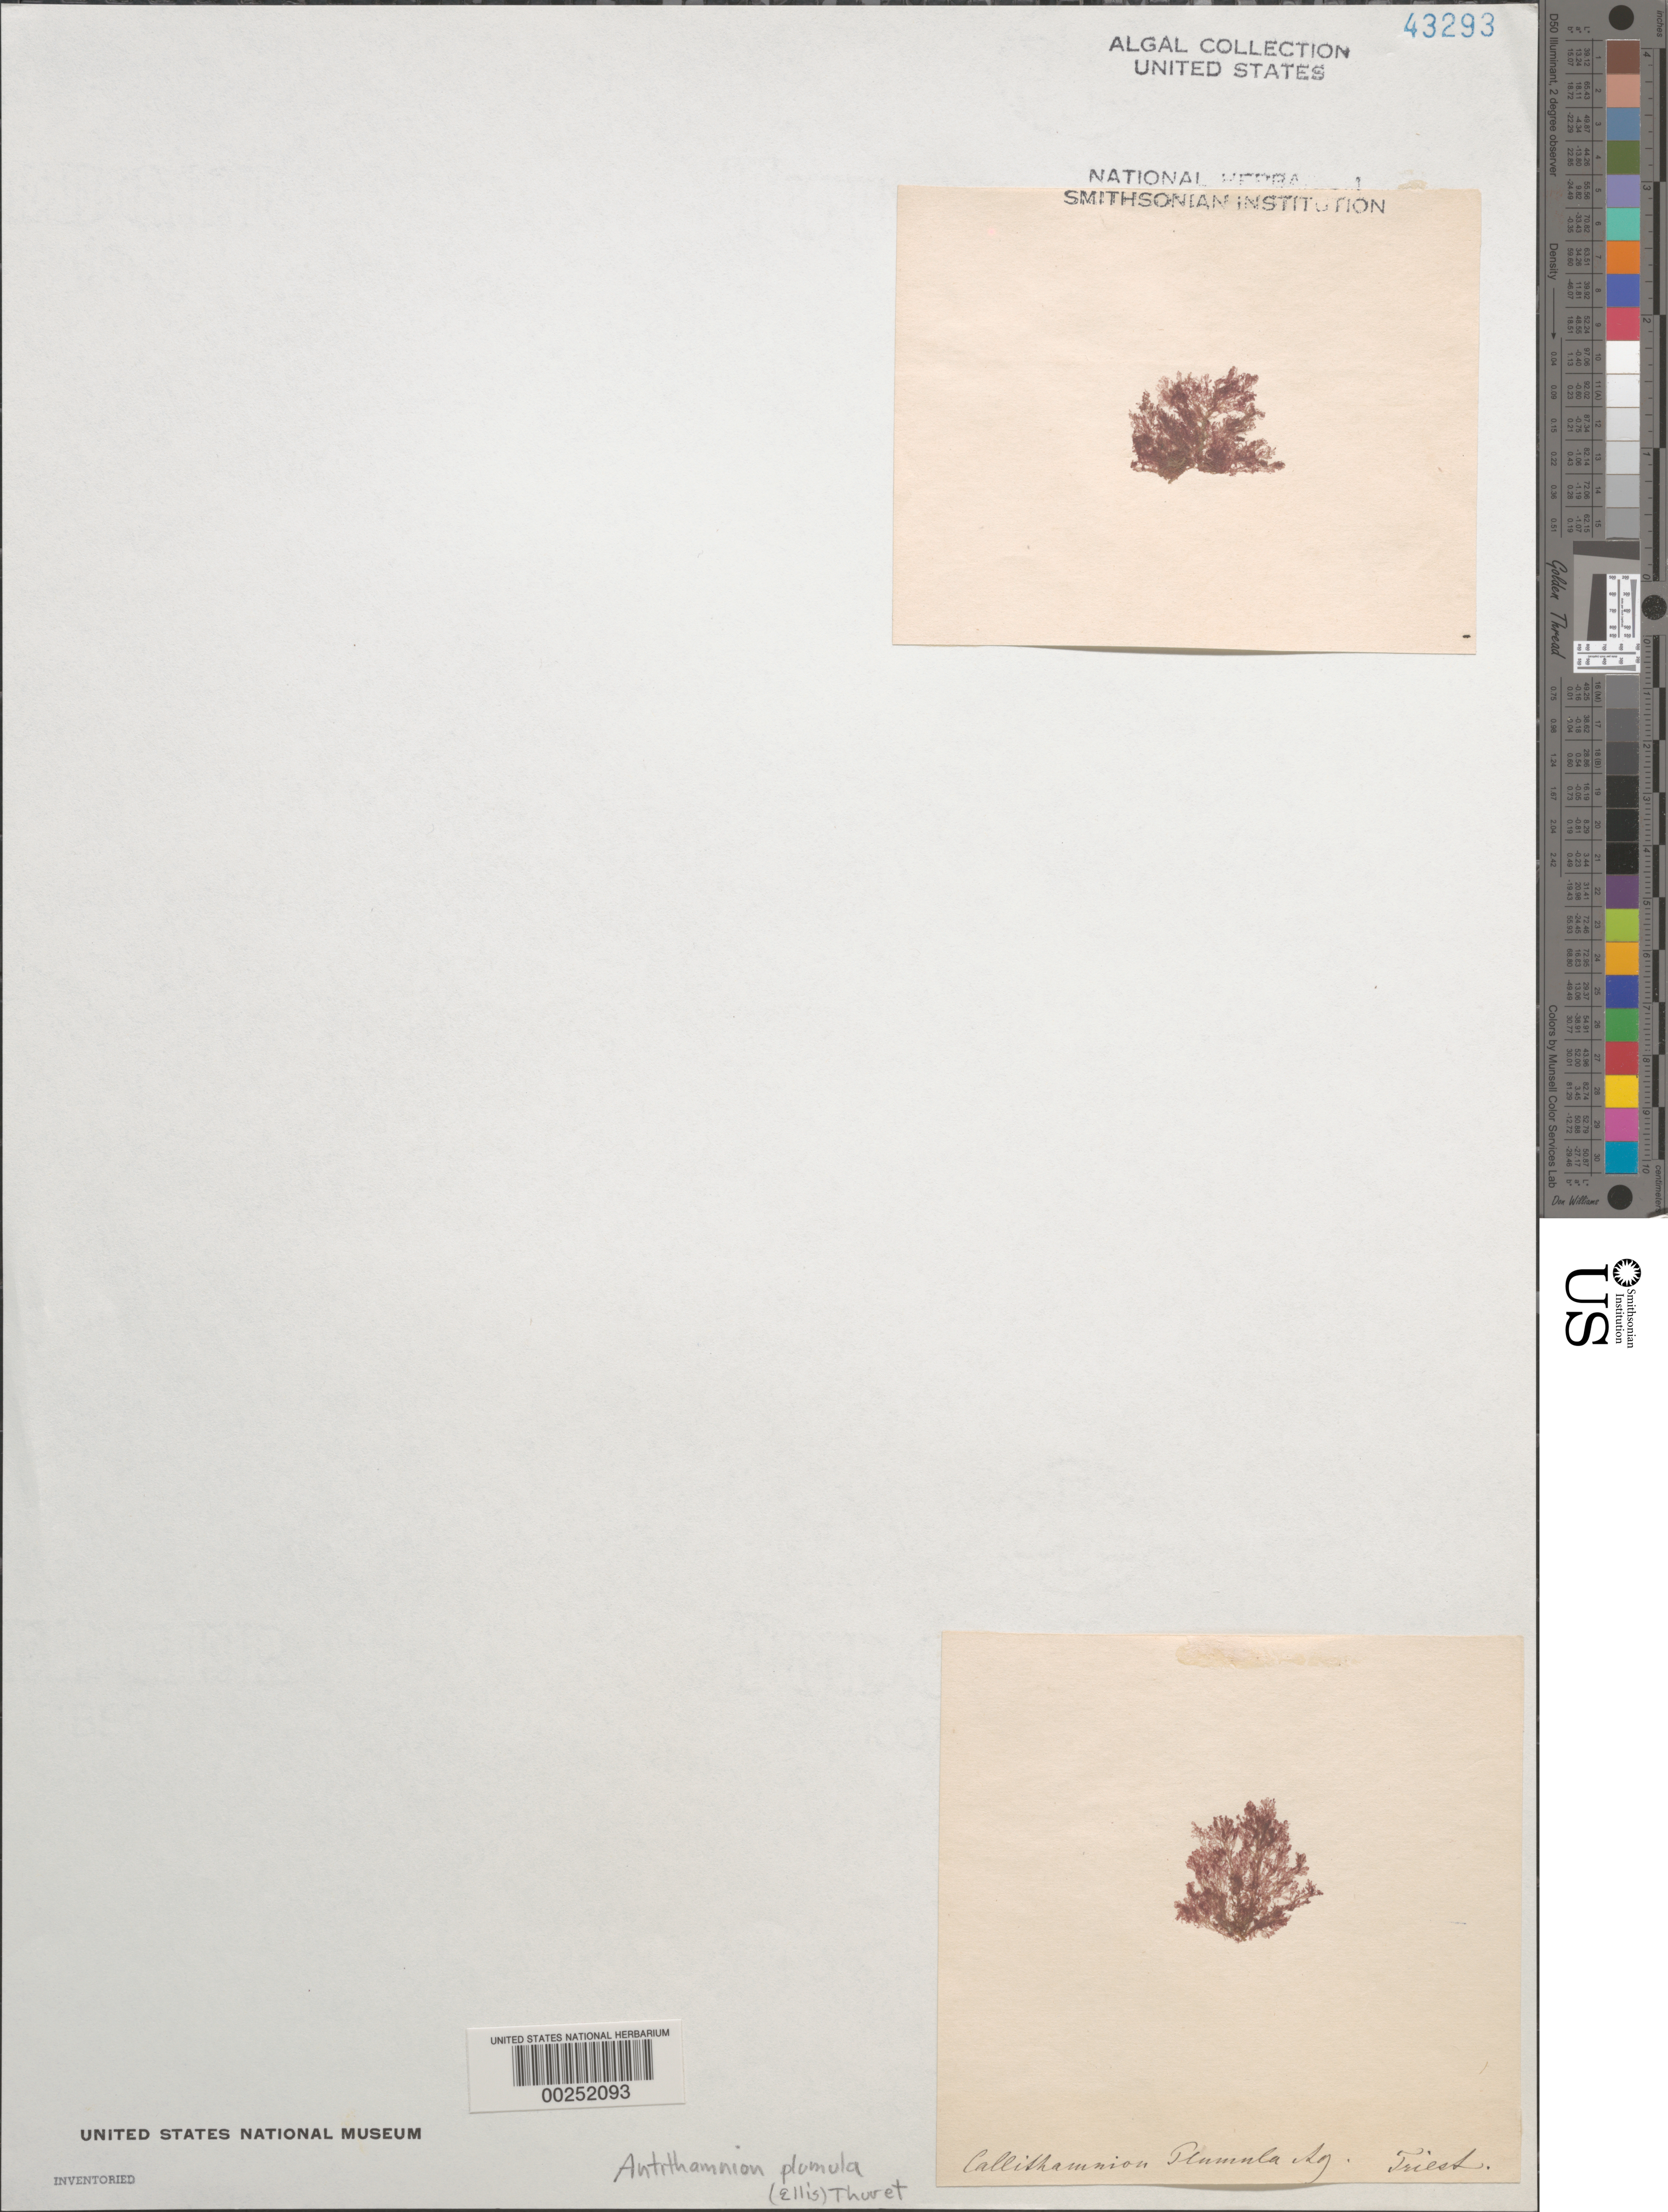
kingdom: Plantae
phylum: Rhodophyta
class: Florideophyceae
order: Ceramiales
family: Ceramiaceae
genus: Pterothamnion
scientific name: Pterothamnion plumula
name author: (J. Ellis) Näg.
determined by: Algae name updating Project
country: Italy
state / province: Friuli-Venezia Giulia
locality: Trieste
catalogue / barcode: US 43293